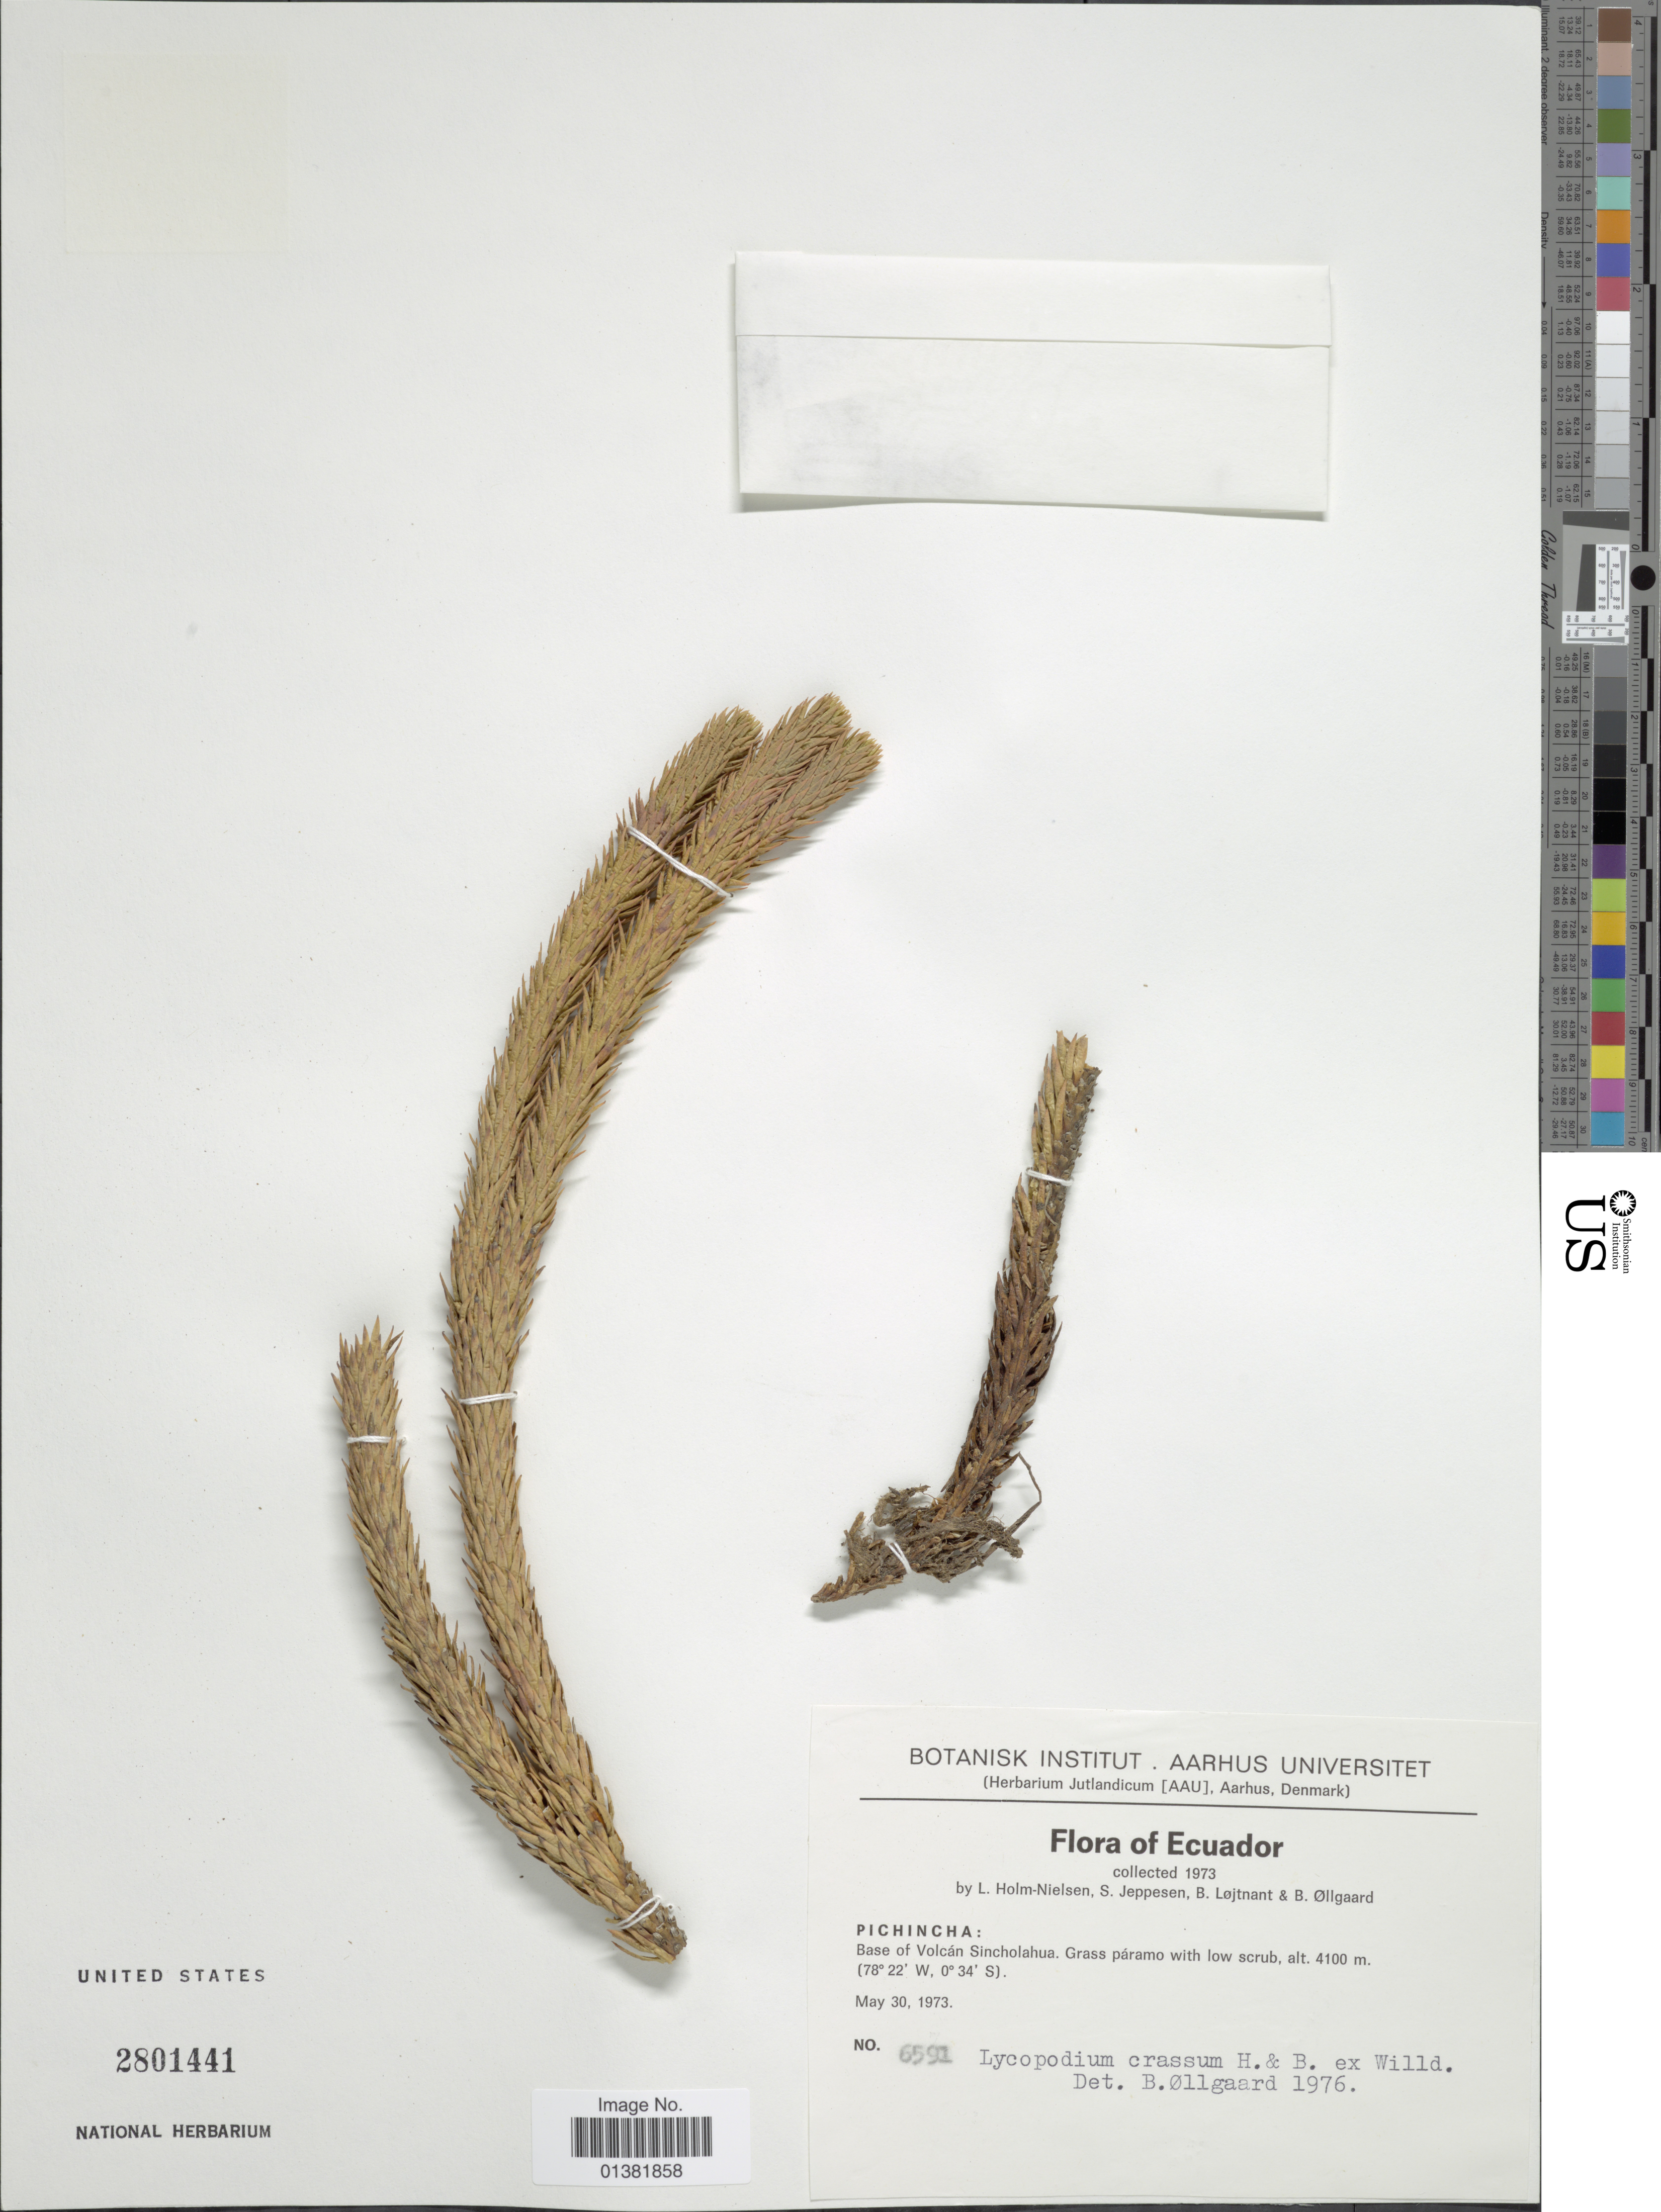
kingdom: Plantae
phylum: Tracheophyta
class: Lycopodiopsida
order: Lycopodiales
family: Lycopodiaceae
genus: Phlegmariurus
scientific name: Phlegmariurus crassus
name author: (Humb. & Bonpl. ex Willd.) B. Øllg.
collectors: L. B. Holm-Nielsen, S. Jeppesen, B. Löjtnant & B. Øllgaard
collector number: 6591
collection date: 1973-05-30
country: Ecuador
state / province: Pichincha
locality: Base of Volcán Sincholahua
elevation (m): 4100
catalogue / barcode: US 2801441